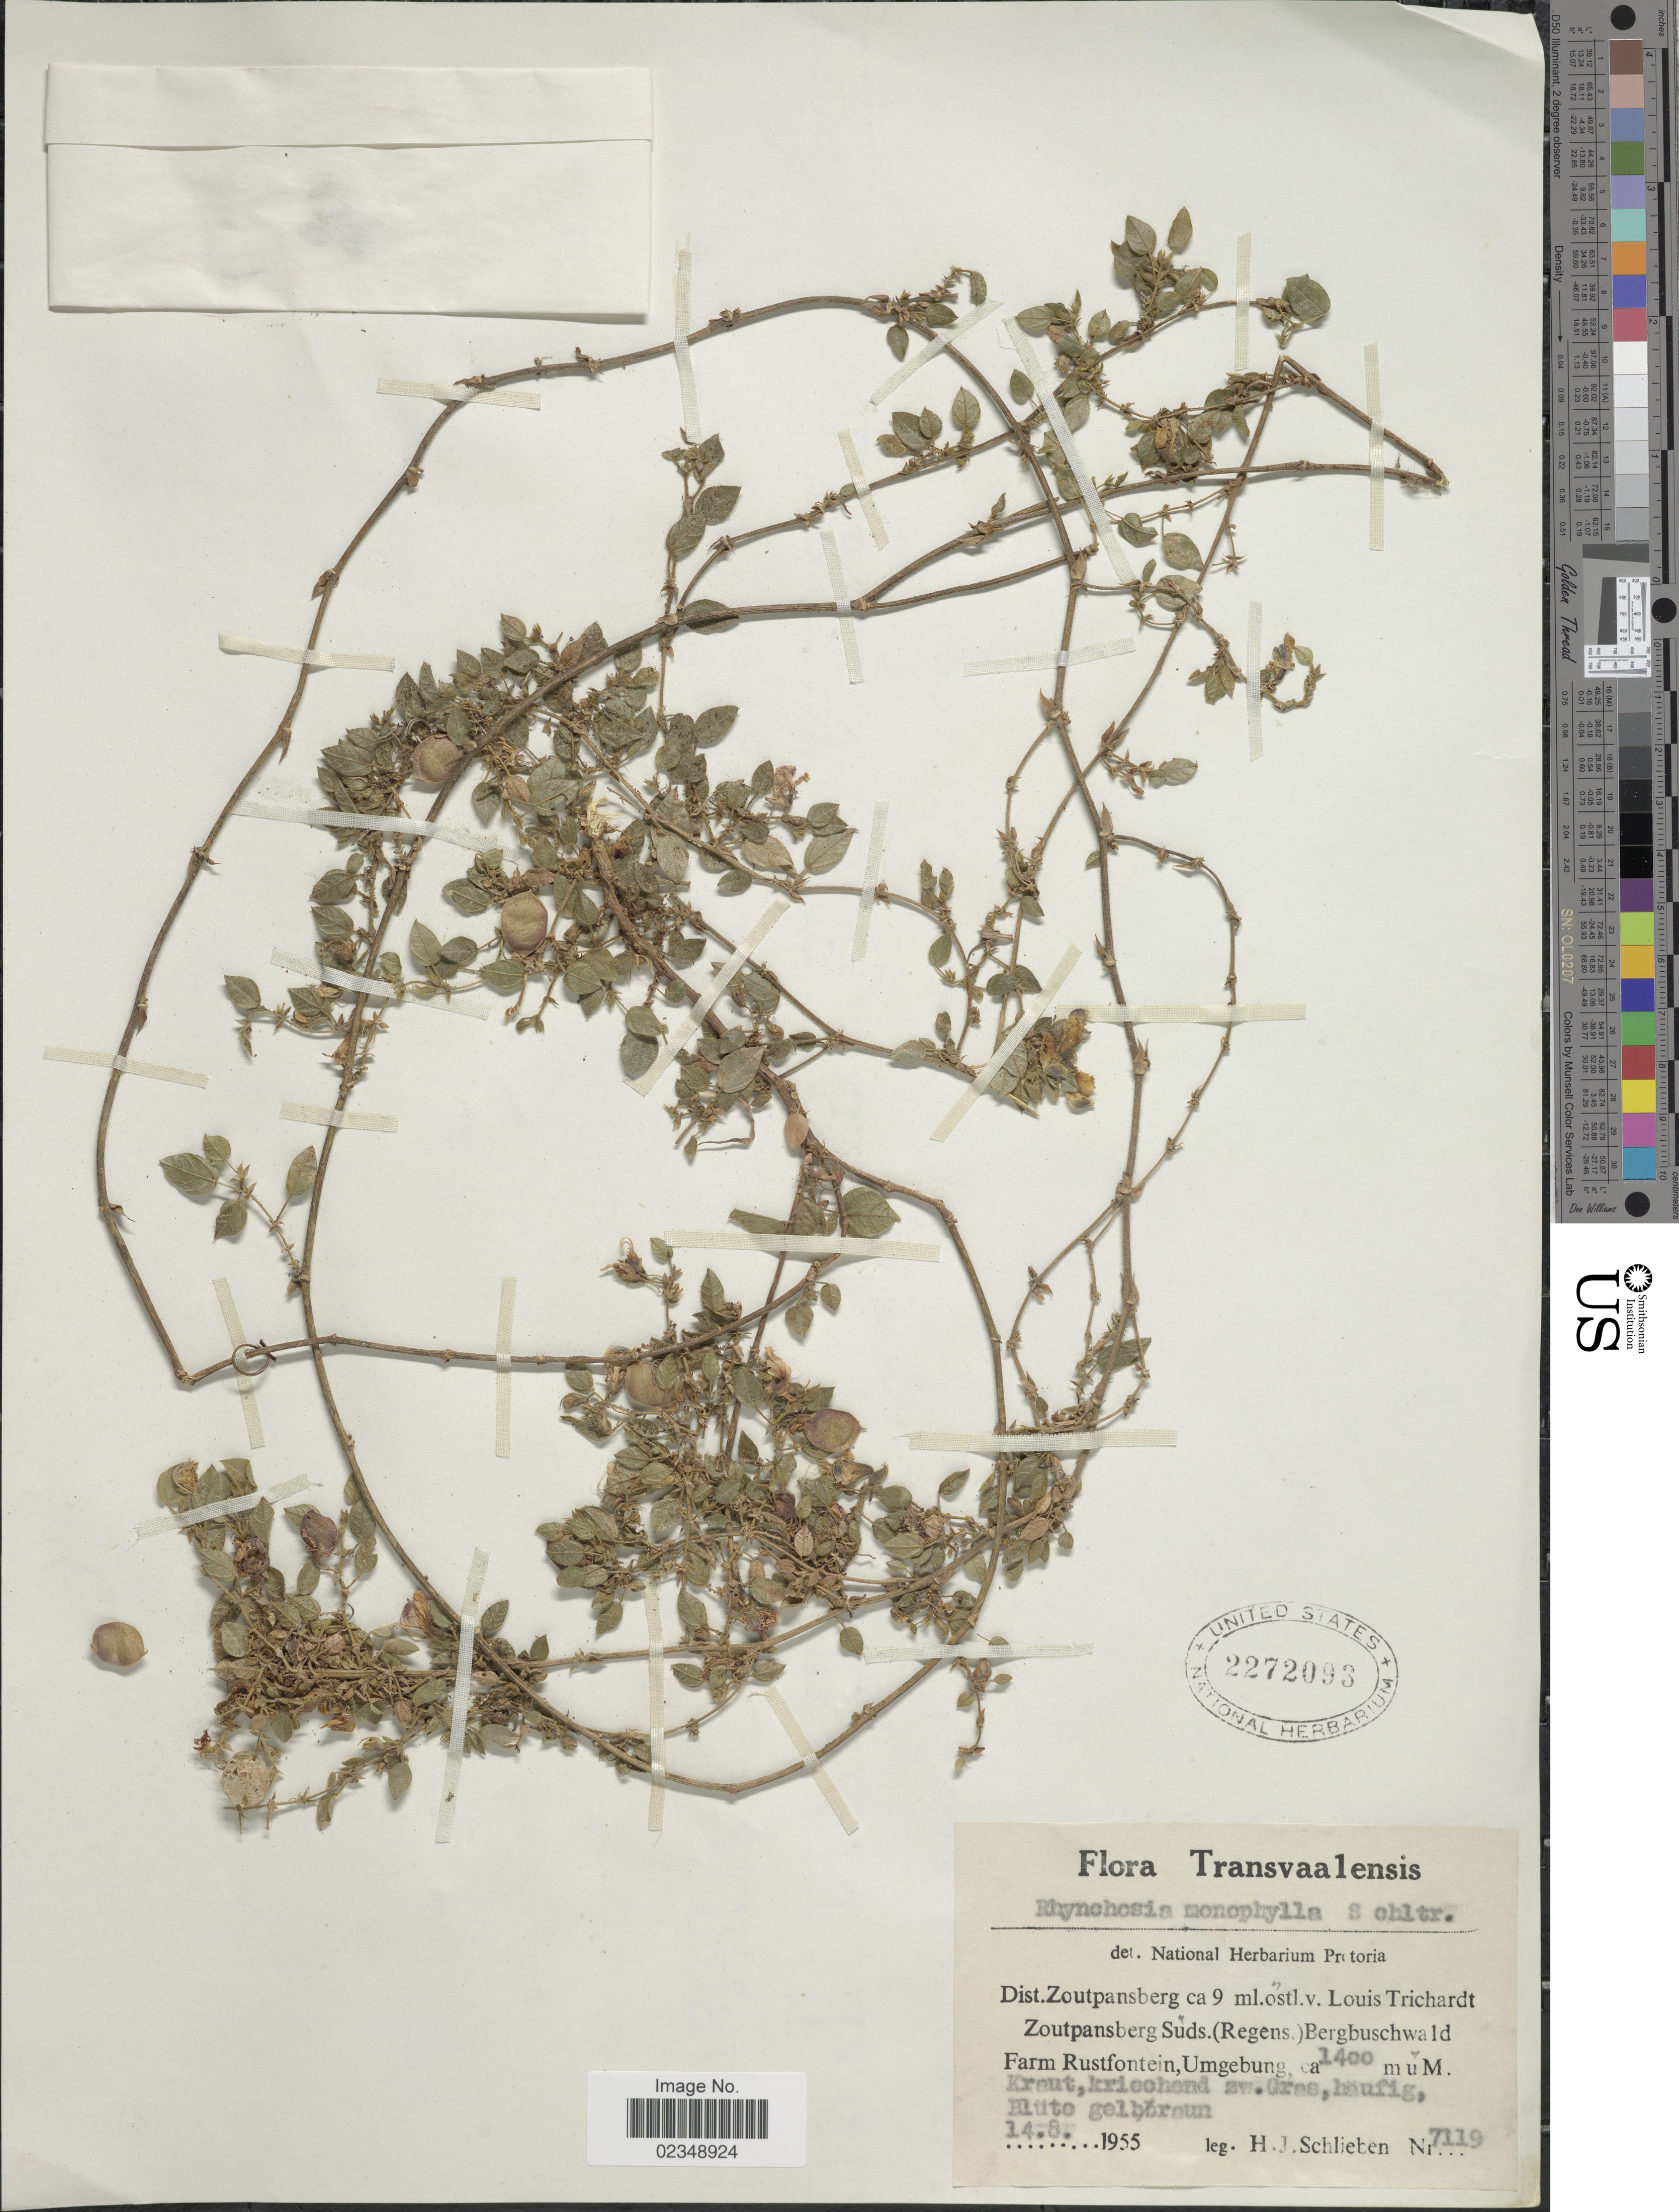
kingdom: Plantae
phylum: Tracheophyta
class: Magnoliopsida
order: Fabales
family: Fabaceae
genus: Rhynchosia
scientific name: Rhynchosia monophylla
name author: Schltr.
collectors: H. J. Schlieben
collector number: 7119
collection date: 1955-08-14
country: South Africa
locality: Transvaalensis. Dist. Zoutpansberg ca 9 ml.östl.v. Louis Trichardst Zoutpansberg Süds. (Regens.) Bergbuschwald Farm Rustfontein, Umgebung. Kraut, kriechend zw. Gras, häufig, Blüte gelbraun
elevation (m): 1400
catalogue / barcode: US 2272093